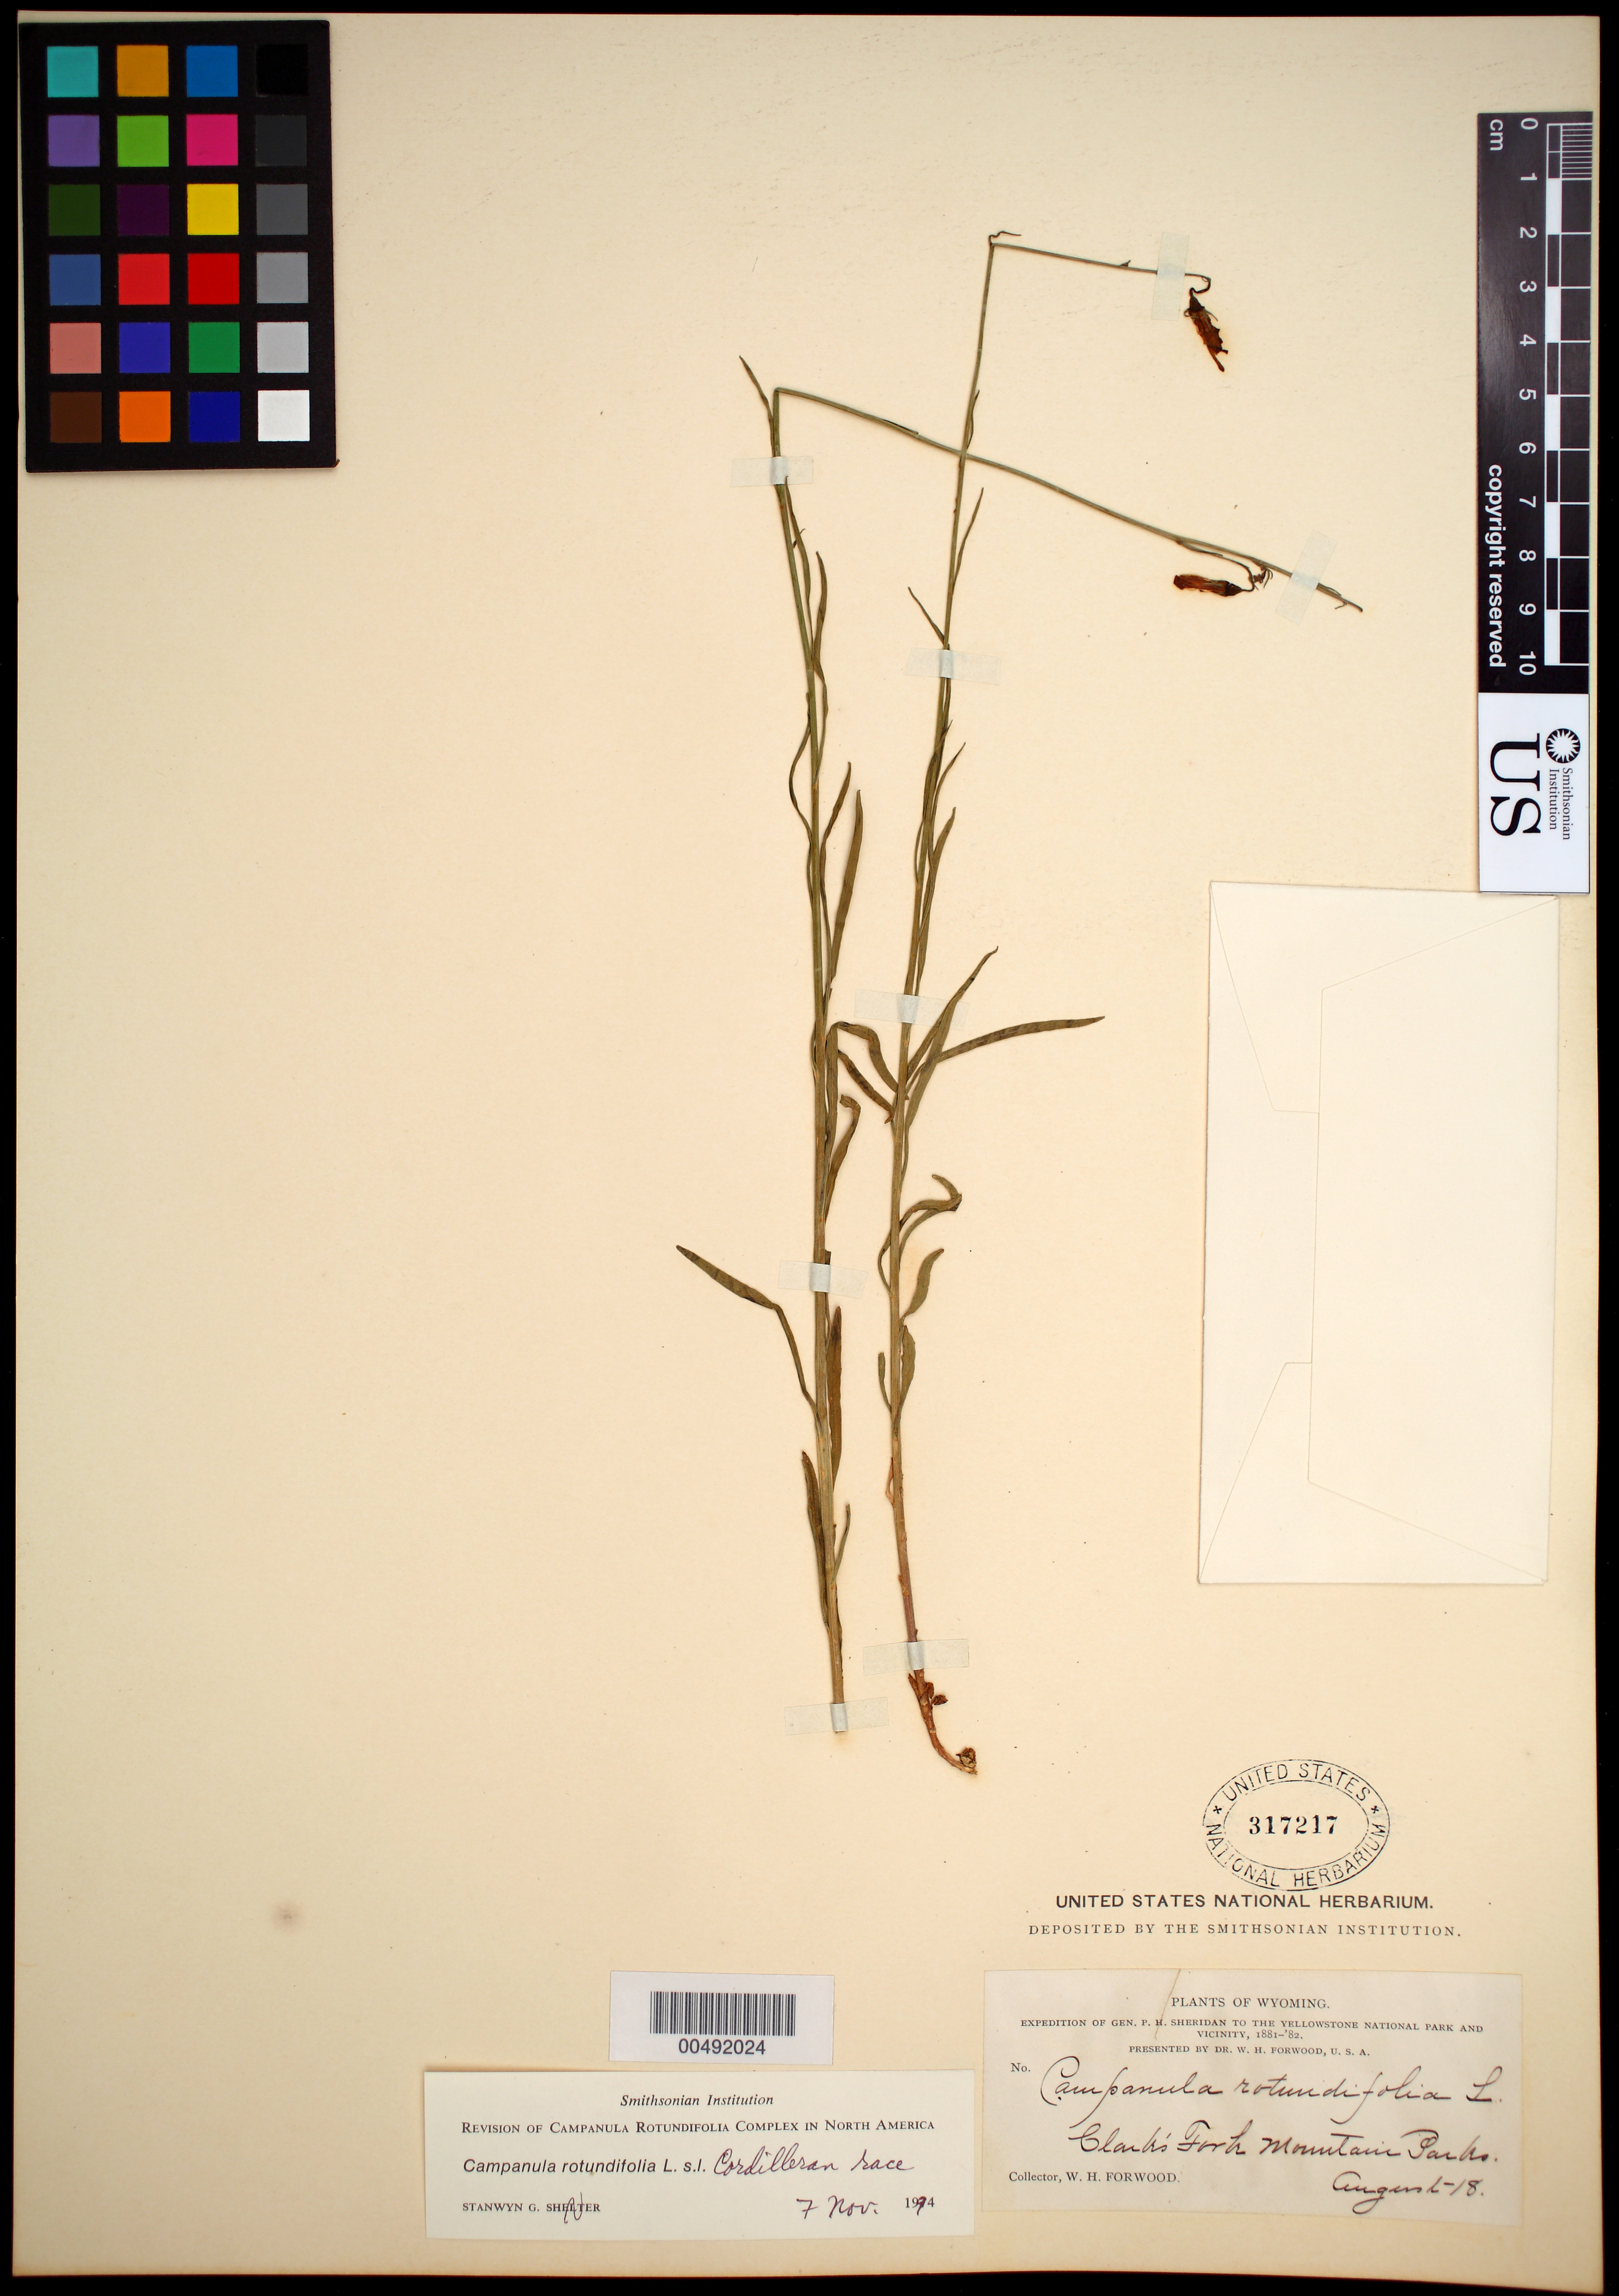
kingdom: Plantae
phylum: Tracheophyta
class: Magnoliopsida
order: Asterales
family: Campanulaceae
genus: Campanula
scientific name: Campanula rotundifolia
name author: L.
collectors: W. Forwood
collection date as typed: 18 Aug 1881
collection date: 1881-08-18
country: United States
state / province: Wyoming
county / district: Park / Teton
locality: Yellowstone National Park, Clark's Fork Mountain Parks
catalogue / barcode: US 317217